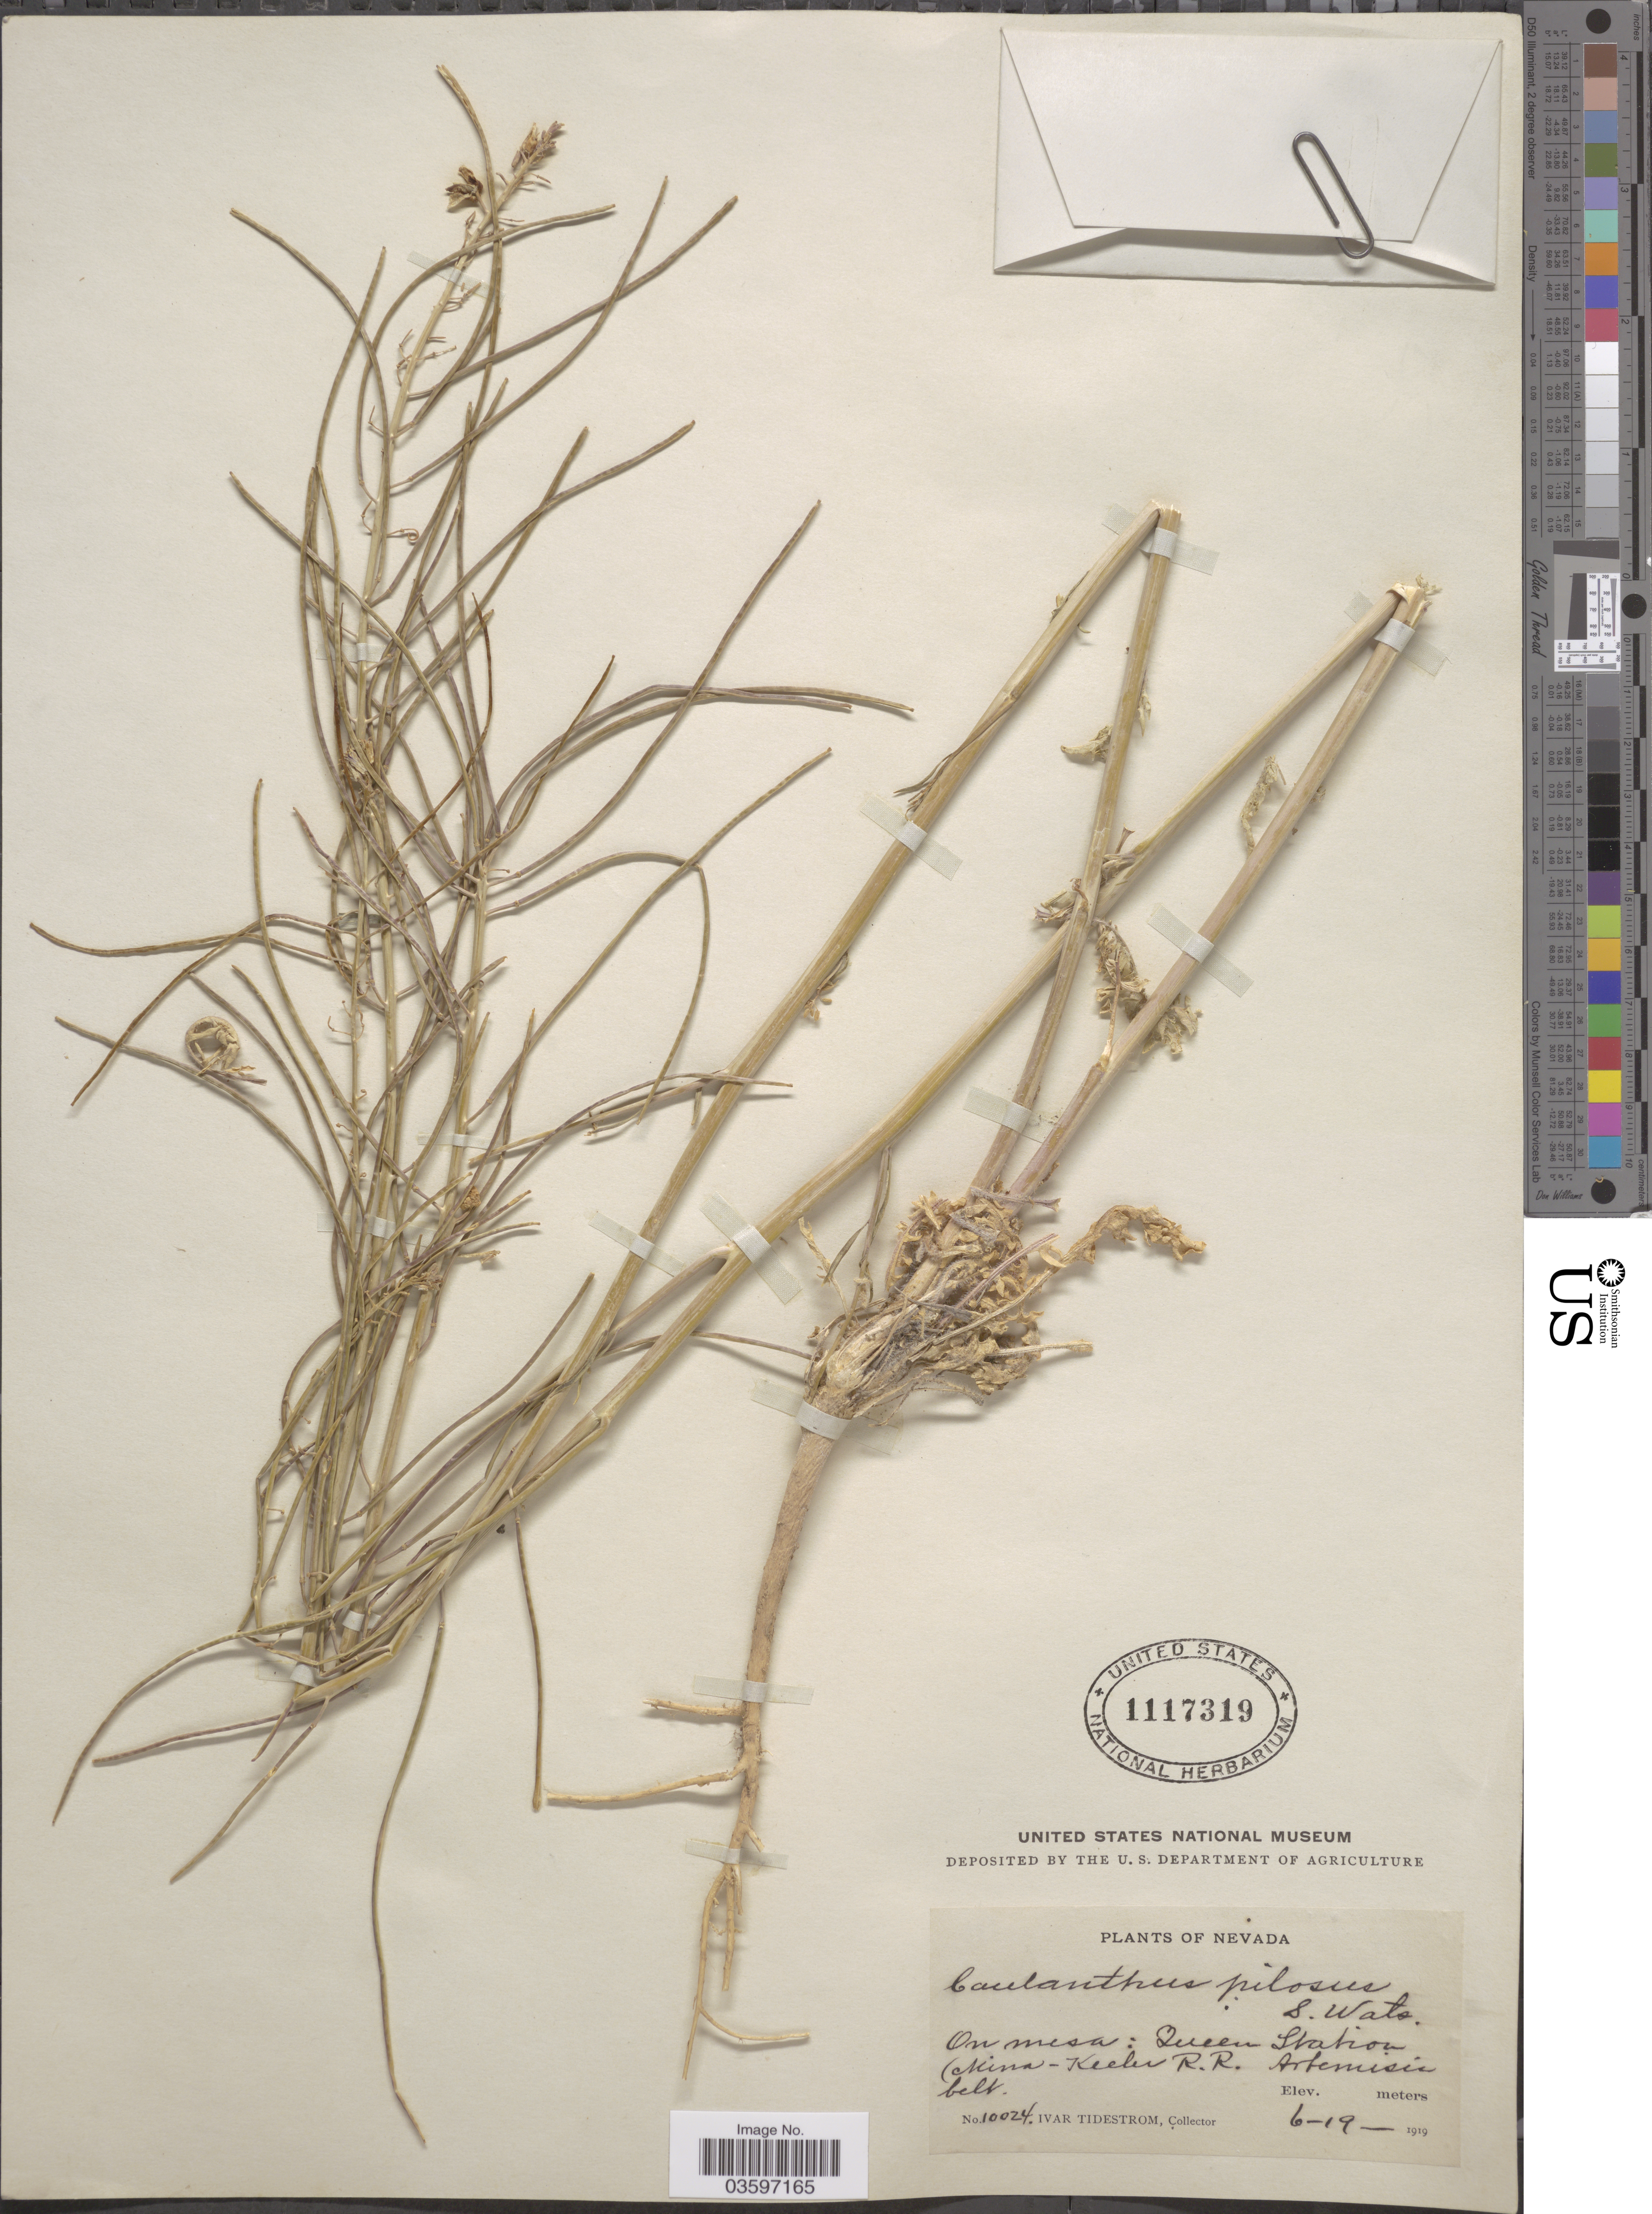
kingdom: Plantae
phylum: Tracheophyta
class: Magnoliopsida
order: Brassicales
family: Brassicaceae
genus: Caulanthus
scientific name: Caulanthus pilosus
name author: S. Watson in C. King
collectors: I. F. Tidestrom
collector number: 10024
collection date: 1919-06-19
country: United States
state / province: Nevada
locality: On mesa: Queen Station (Mina-Keeler R.R. Artemisia belt).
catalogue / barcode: US 1117319